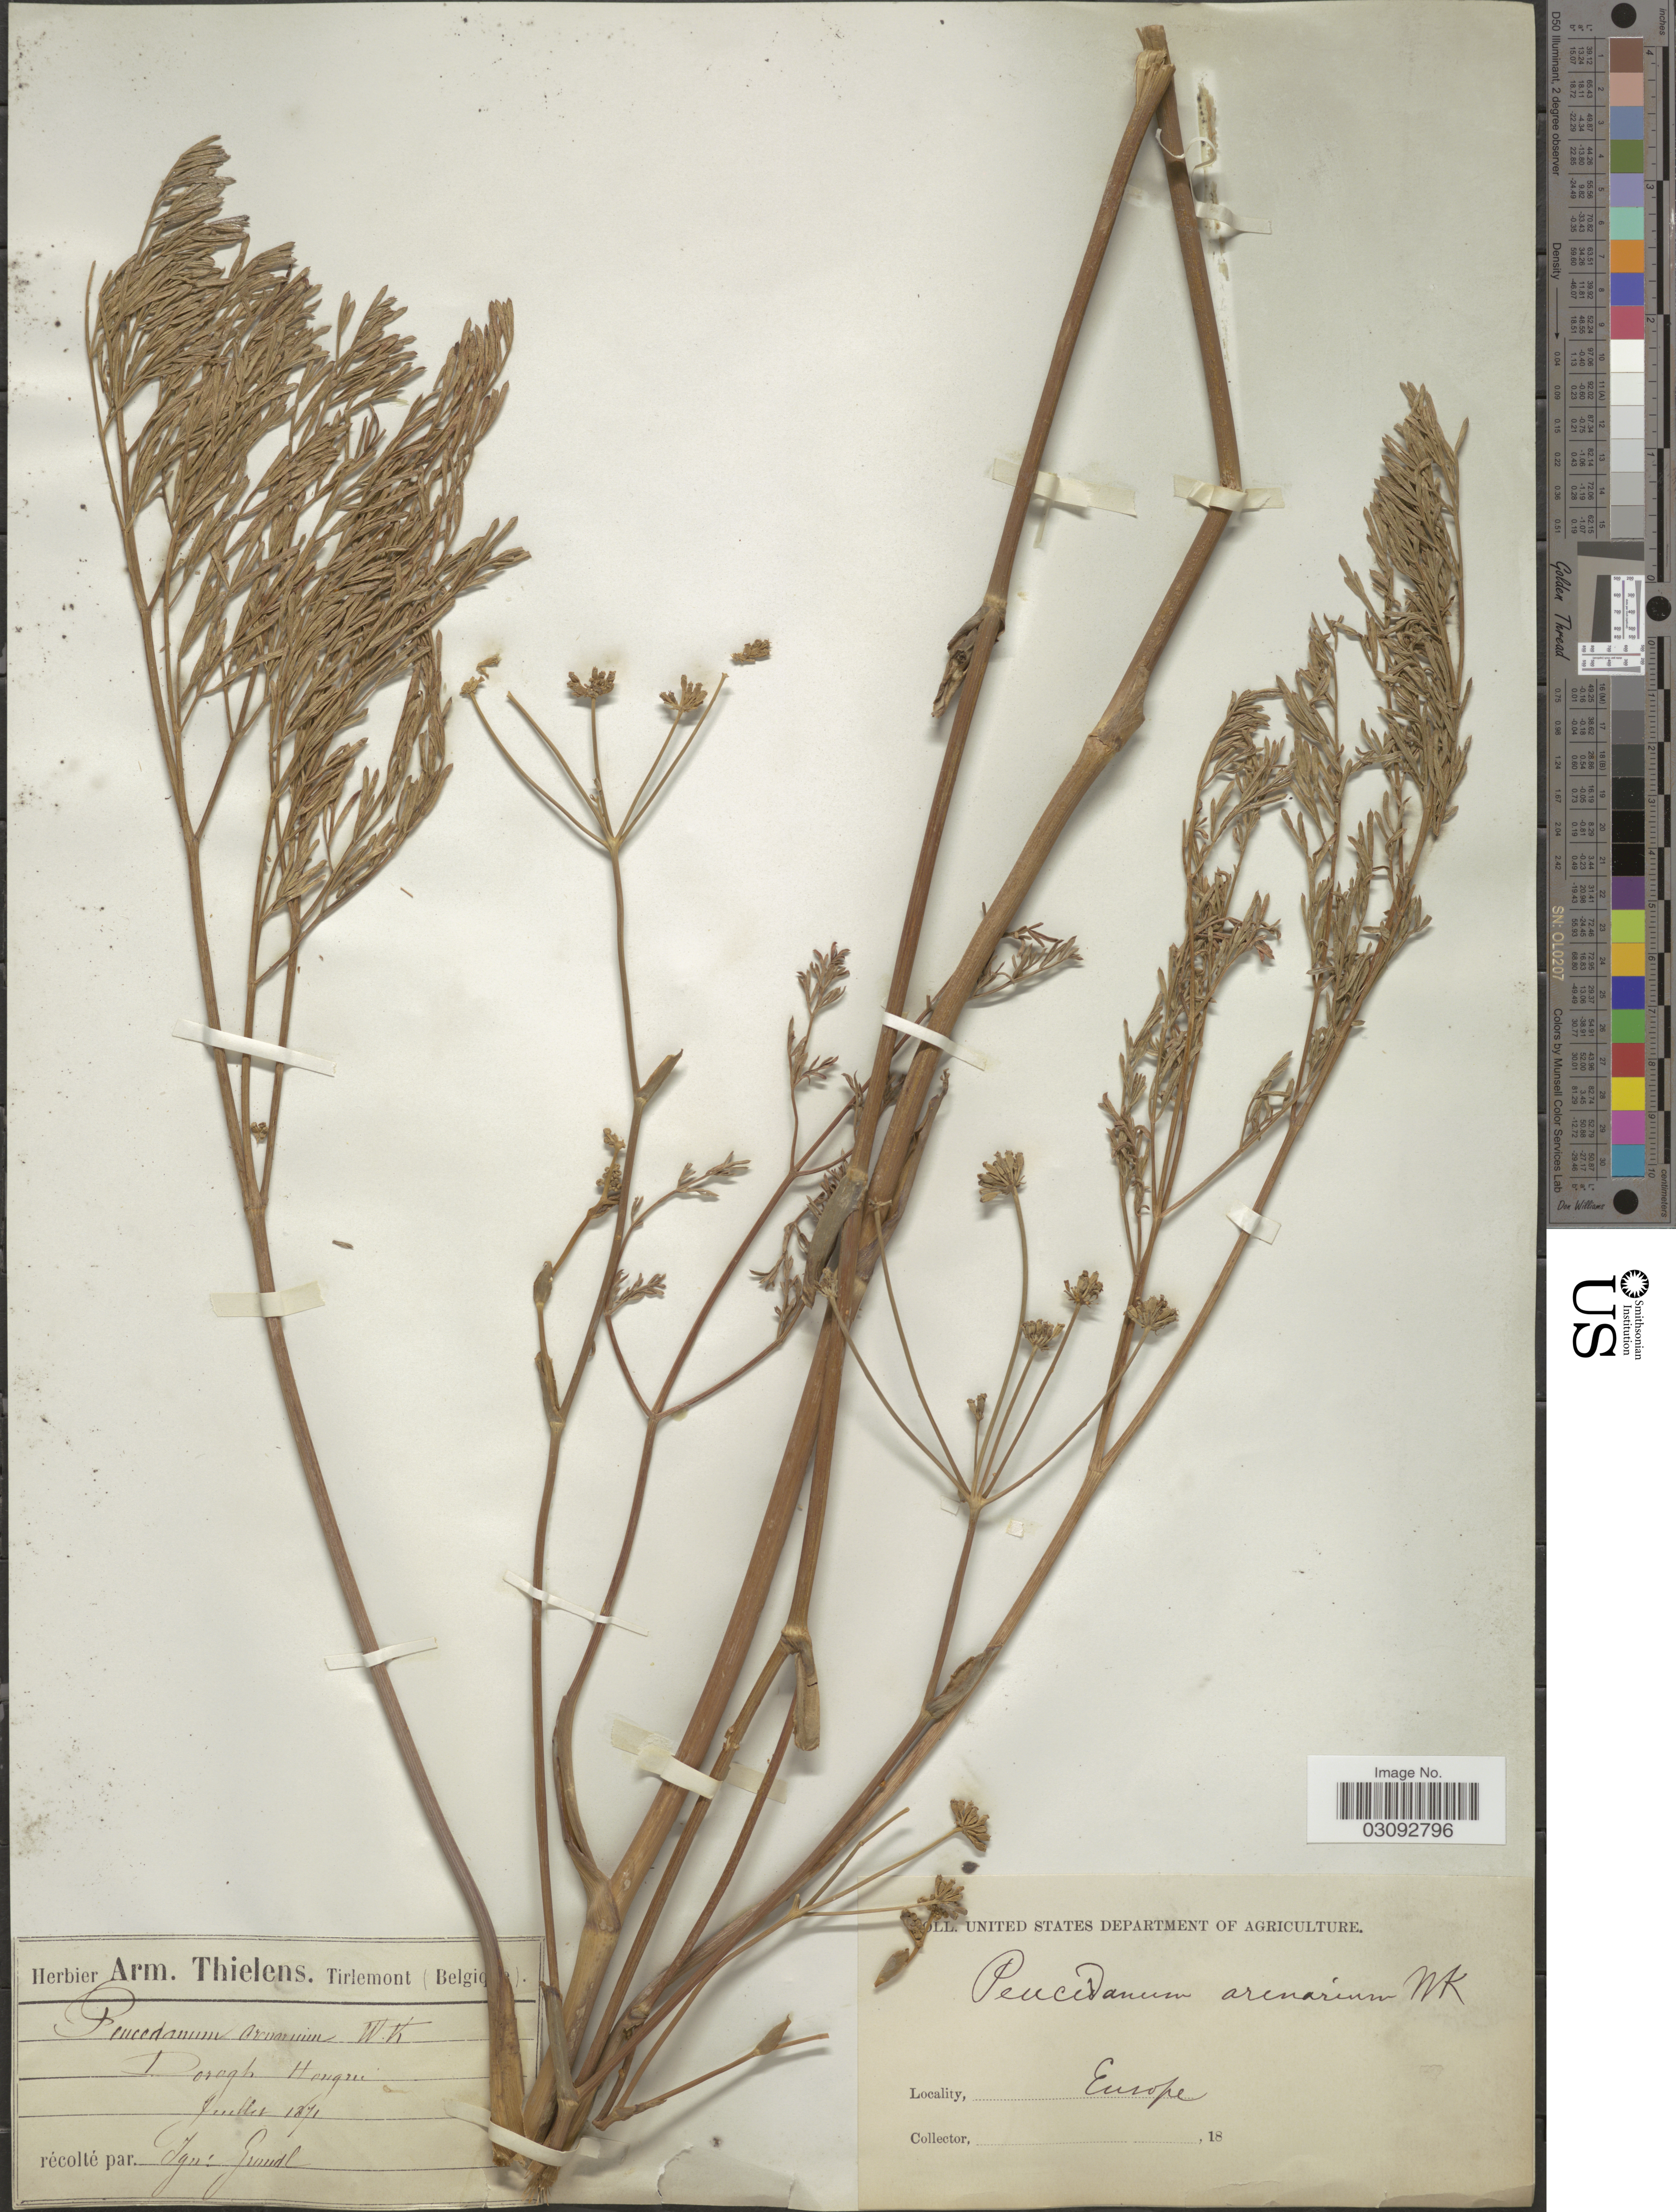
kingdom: Plantae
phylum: Tracheophyta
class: Magnoliopsida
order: Apiales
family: Apiaceae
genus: Peucedanum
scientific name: Peucedanum arenarium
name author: Waldst. & Kit.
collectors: ex herb. Armand Thielens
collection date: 1871-07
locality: Europe.